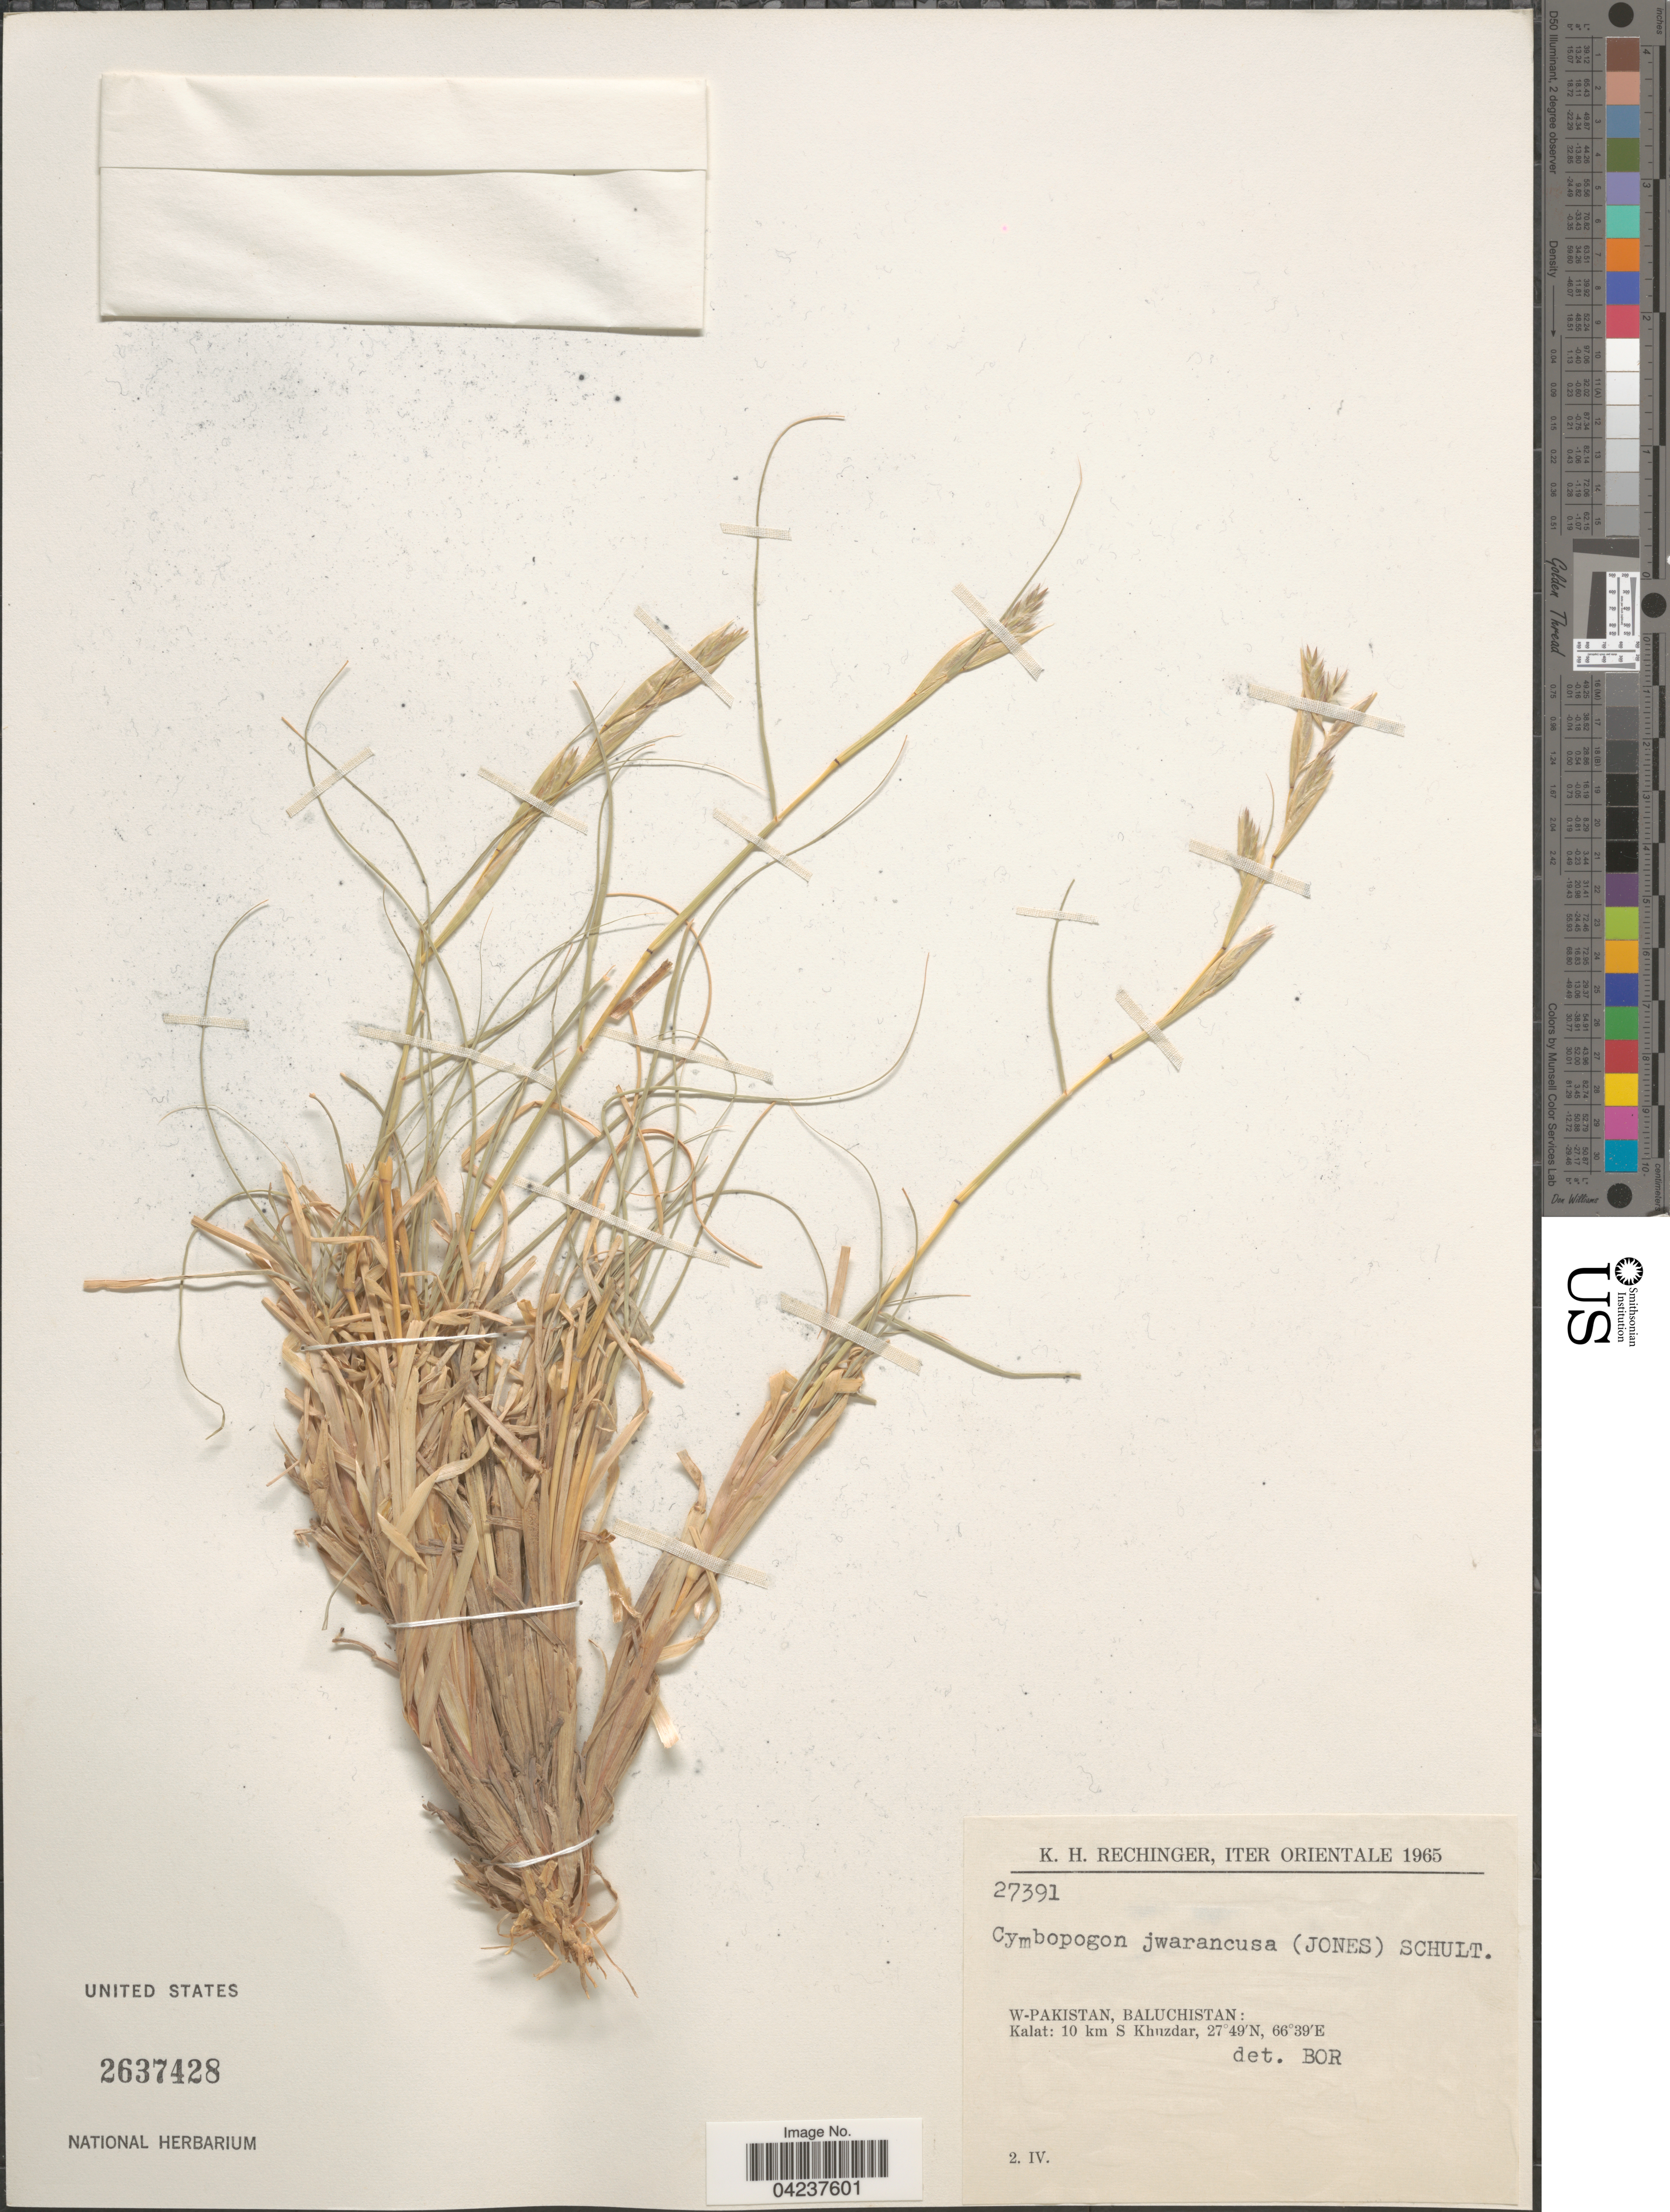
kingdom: Plantae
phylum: Tracheophyta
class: Liliopsida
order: Poales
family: Poaceae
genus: Chrysopogon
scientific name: Chrysopogon fallax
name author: S.T. Blake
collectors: K. H. Rechinger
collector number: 27391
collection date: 1965-04-02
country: Pakistan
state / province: Balochistan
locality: Iter Orientale 1965. W-Pakistan, Baluchistan: Kalat: 10 km S Khuzdar.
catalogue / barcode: US 2637428